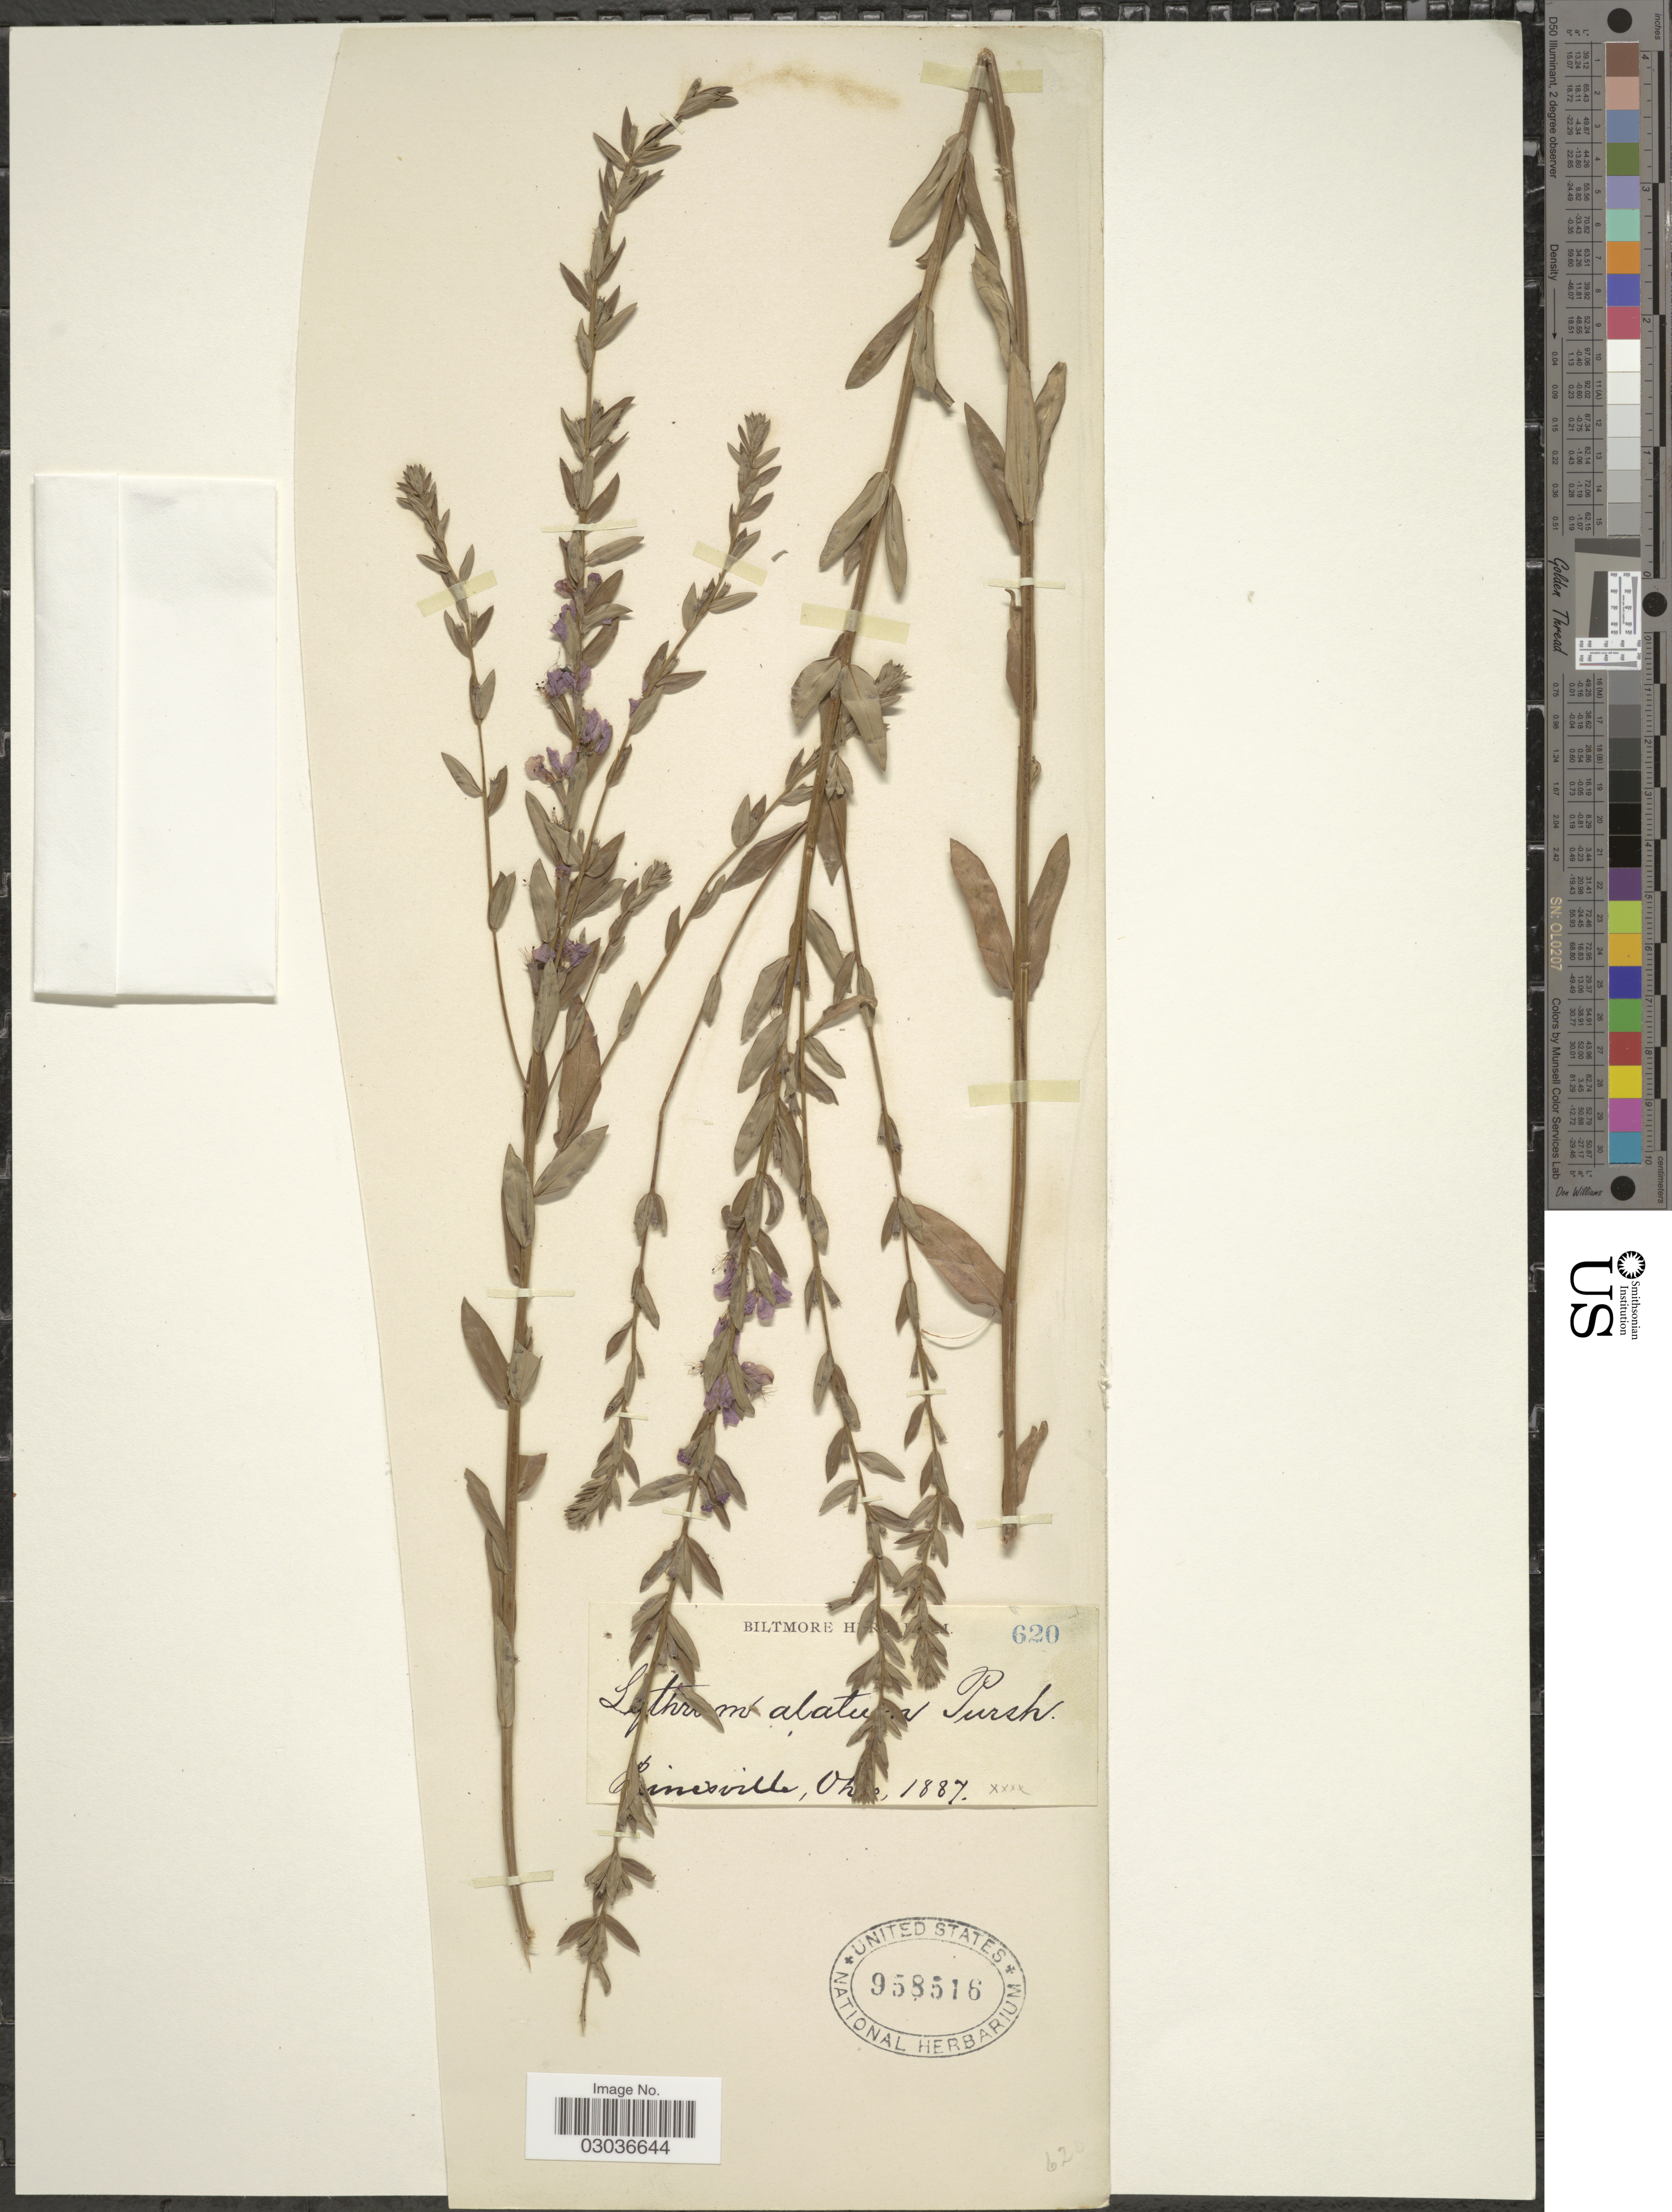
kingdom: Plantae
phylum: Tracheophyta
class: Magnoliopsida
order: Myrtales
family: Lythraceae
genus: Lythrum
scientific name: Lythrum alatum var. alatum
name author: Pursh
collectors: ex herb. Biltmore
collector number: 620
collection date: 1887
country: United States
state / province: Ohio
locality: [illegible text]inesville.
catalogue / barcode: US 958516